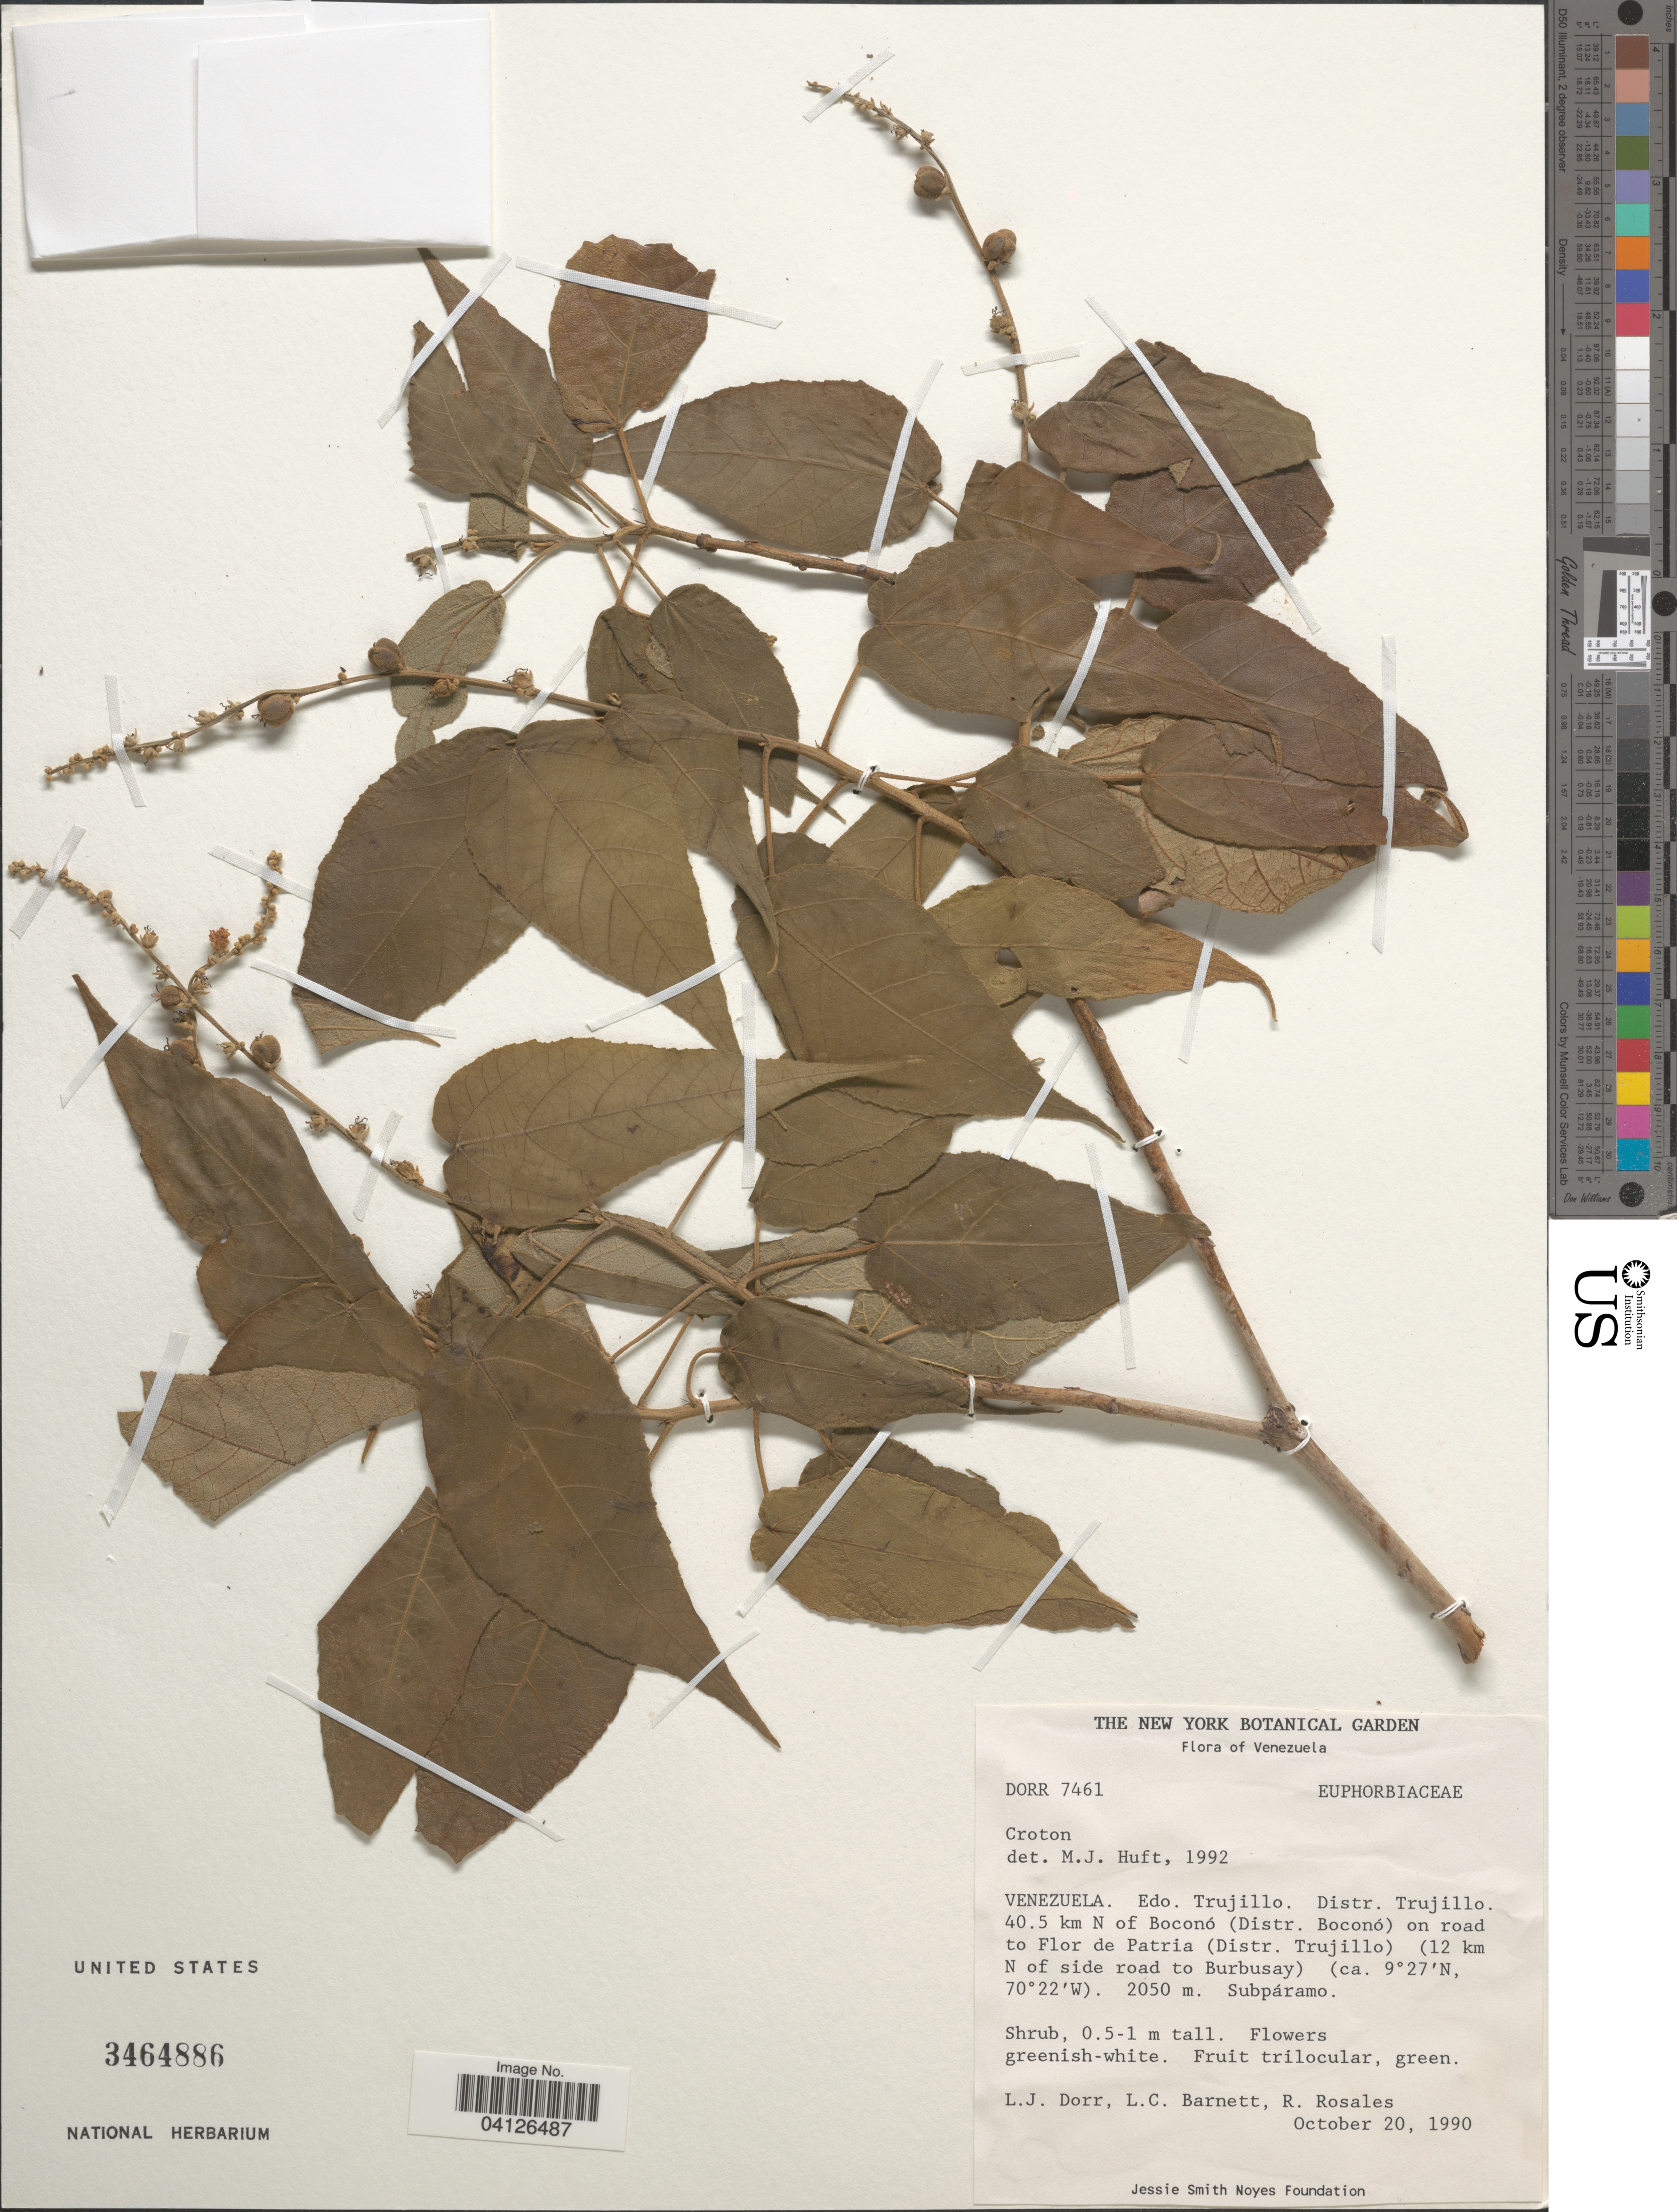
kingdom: Plantae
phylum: Tracheophyta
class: Magnoliopsida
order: Malpighiales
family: Euphorbiaceae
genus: Croton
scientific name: Croton sp.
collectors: L. J. Dorr, L. C. Barnett & R. Rosales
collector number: DORR7461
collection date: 1990-10-20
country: Venezuela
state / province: Trujillo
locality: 40.5 km N of Boconó (Distr. Boconó) on road to Flor de Patria (Distr. Trujillo) (12 km N of side road to Burbusay)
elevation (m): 2050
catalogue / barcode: US 3464886